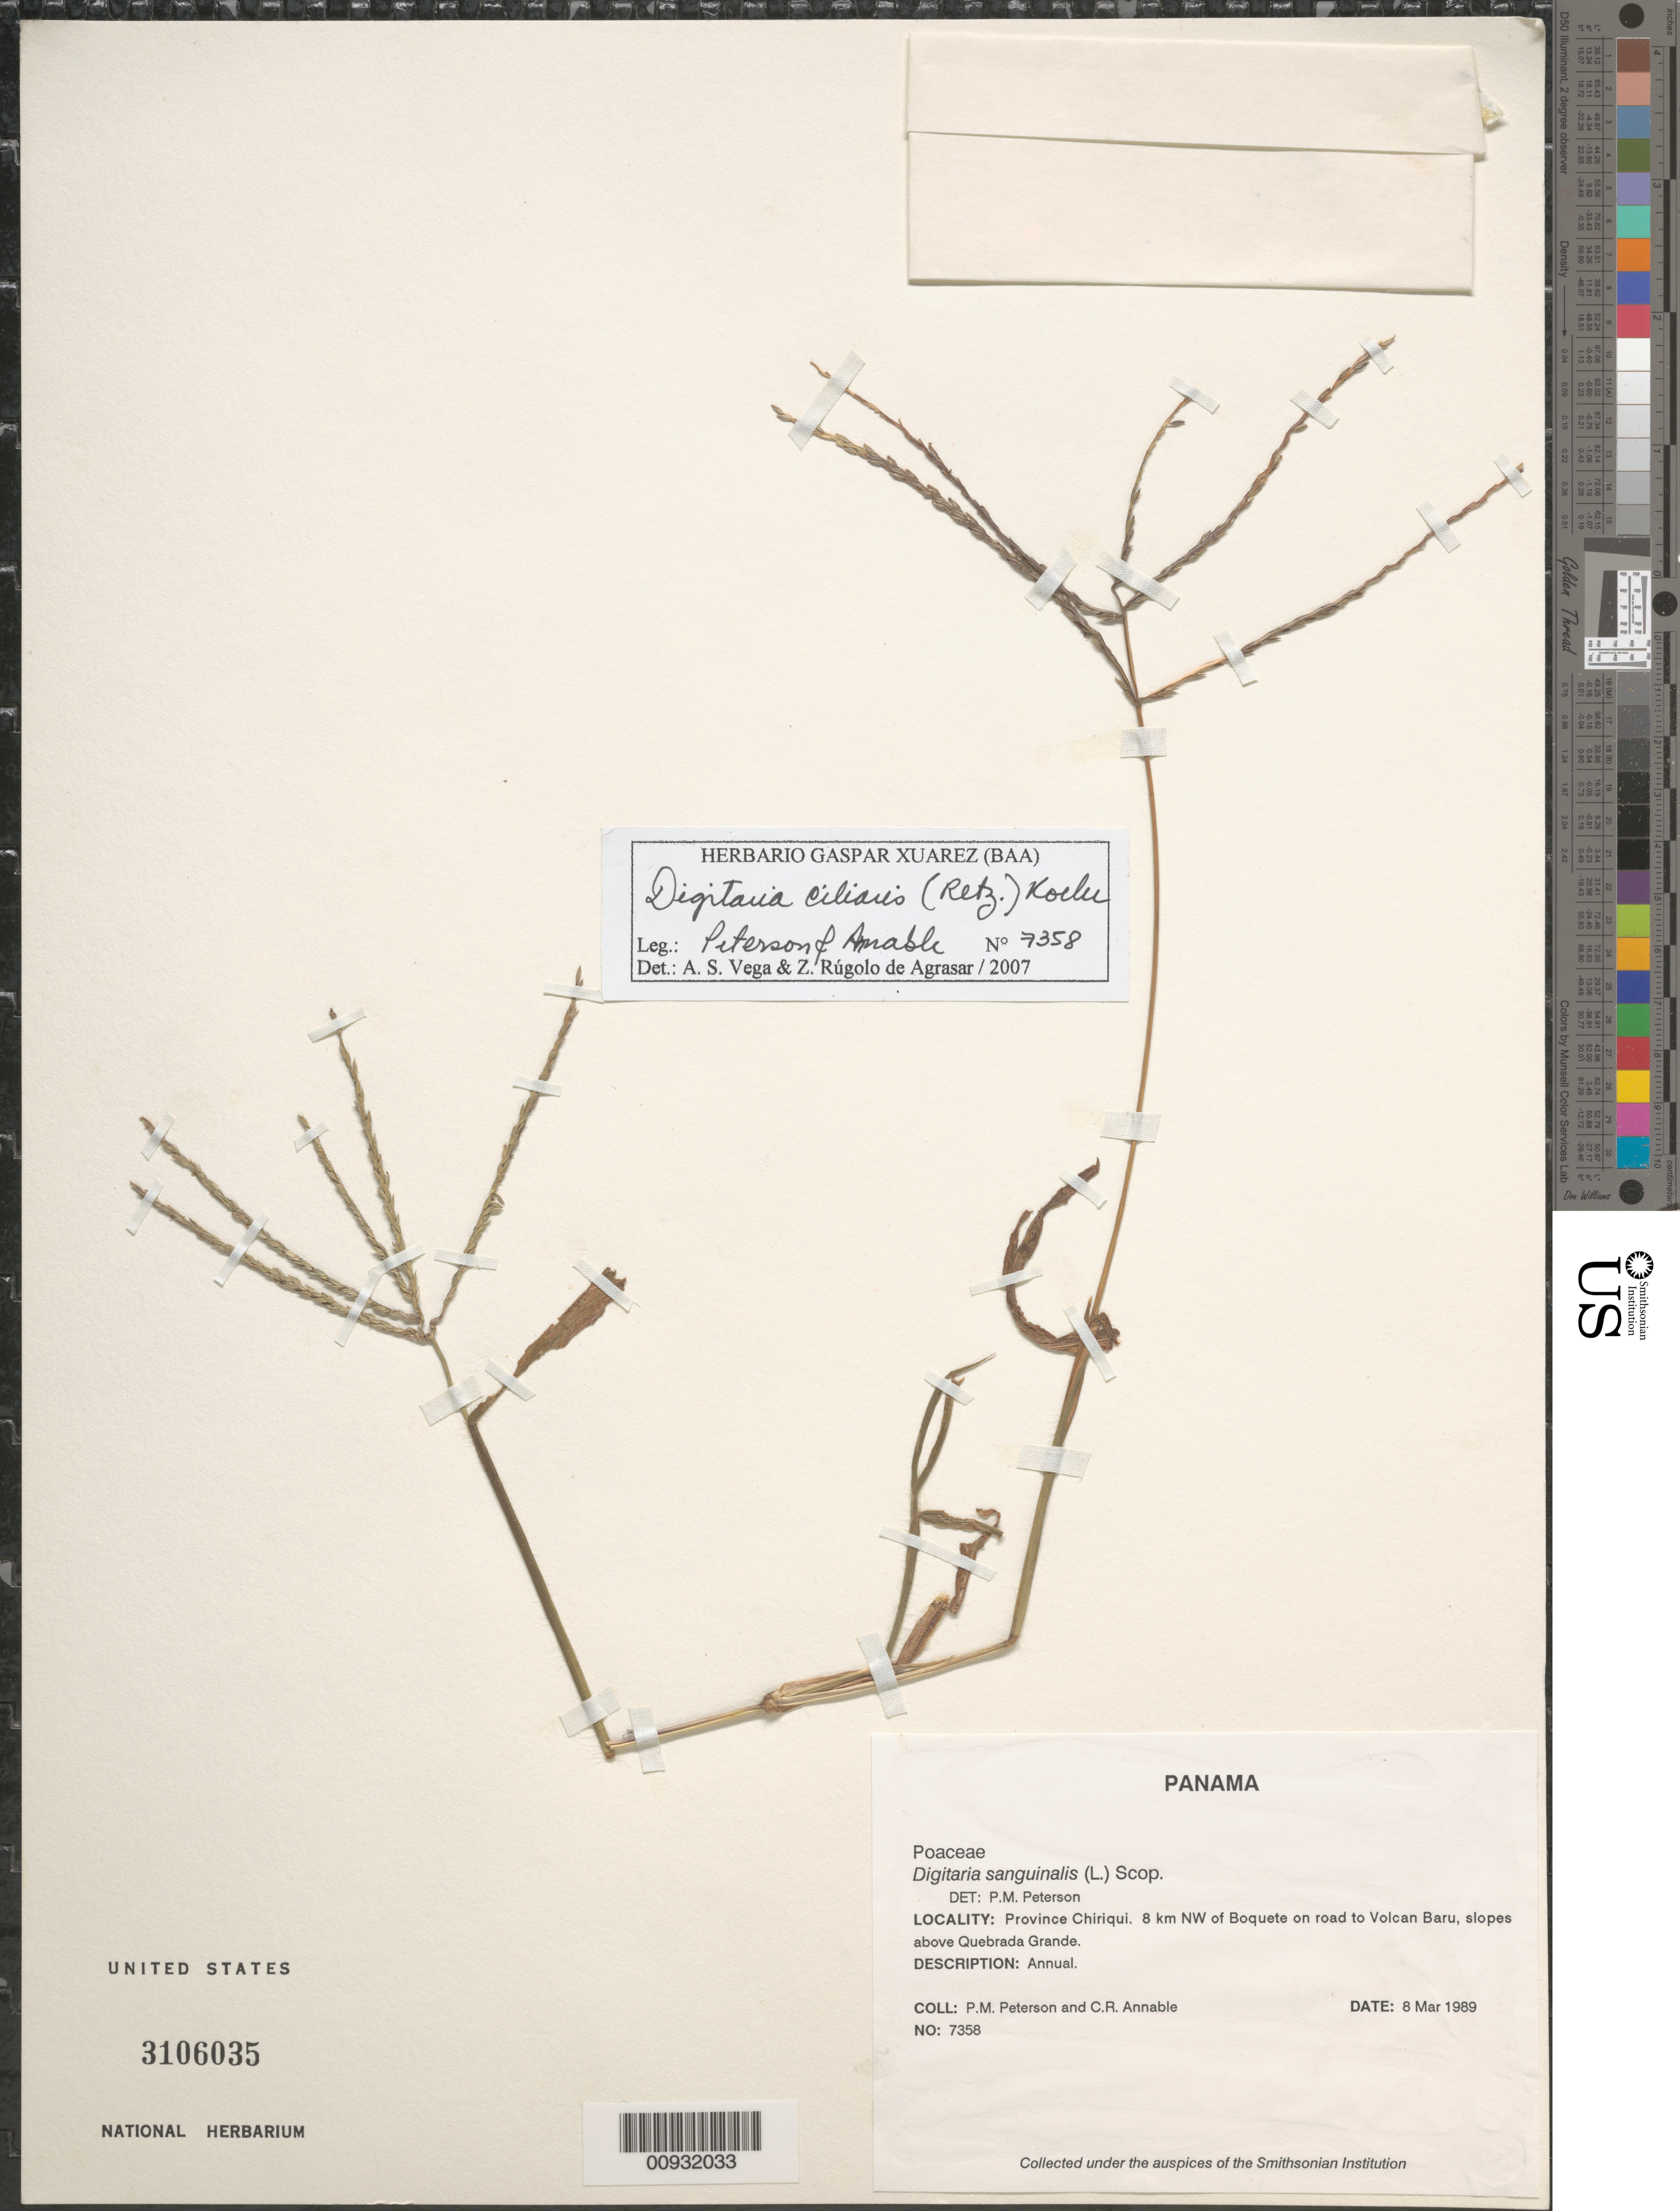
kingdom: Plantae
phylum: Tracheophyta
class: Liliopsida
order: Poales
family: Poaceae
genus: Digitaria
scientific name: Digitaria ciliaris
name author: (Retz.) Koeler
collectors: P. M. Peterson & C. R. Annable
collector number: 07358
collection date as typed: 08 Mar 1989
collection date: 1989-03-08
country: Panama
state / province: Chiriqui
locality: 8 km NW of Boquete on road to Volcan Baru, slopes above Quebrada Grande.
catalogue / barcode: US 3106035